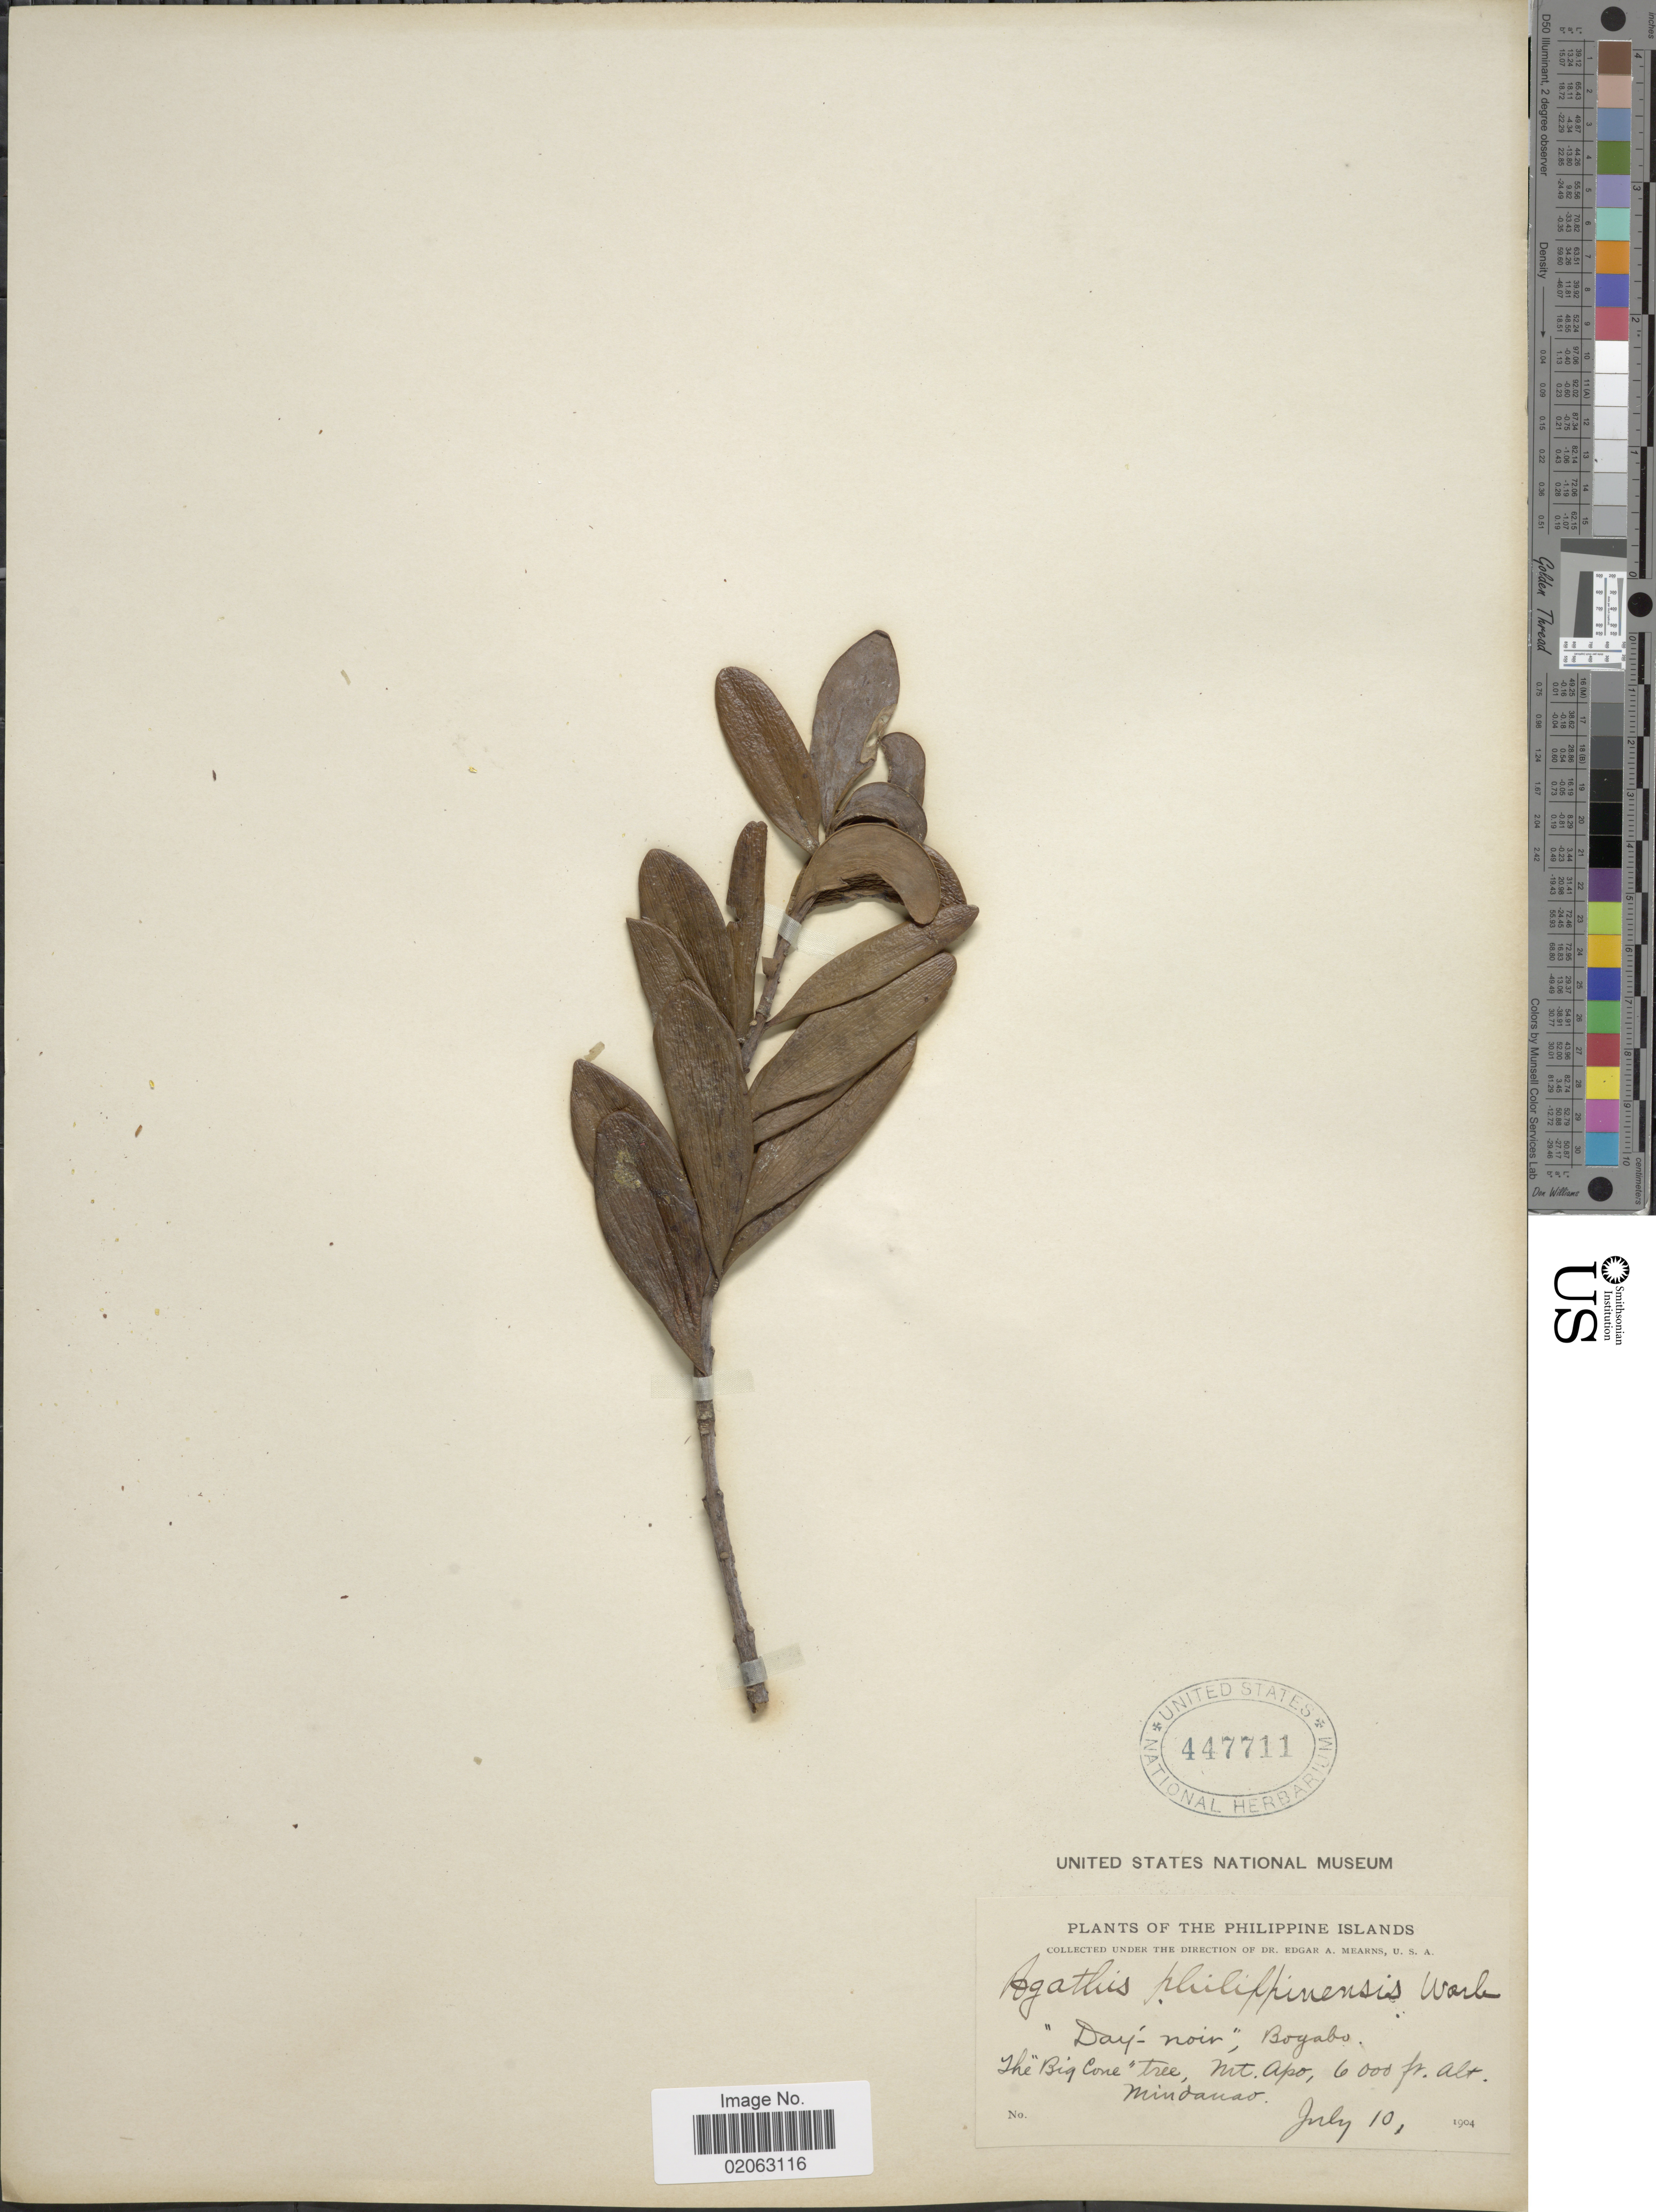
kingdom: Plantae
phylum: Tracheophyta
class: Pinopsida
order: Pinales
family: Araucariaceae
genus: Agathis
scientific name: Agathis philippinensis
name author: Warb.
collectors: E. A. Mearns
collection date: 1904-07-10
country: Philippines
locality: Day-noir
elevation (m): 1829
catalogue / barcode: US 447711